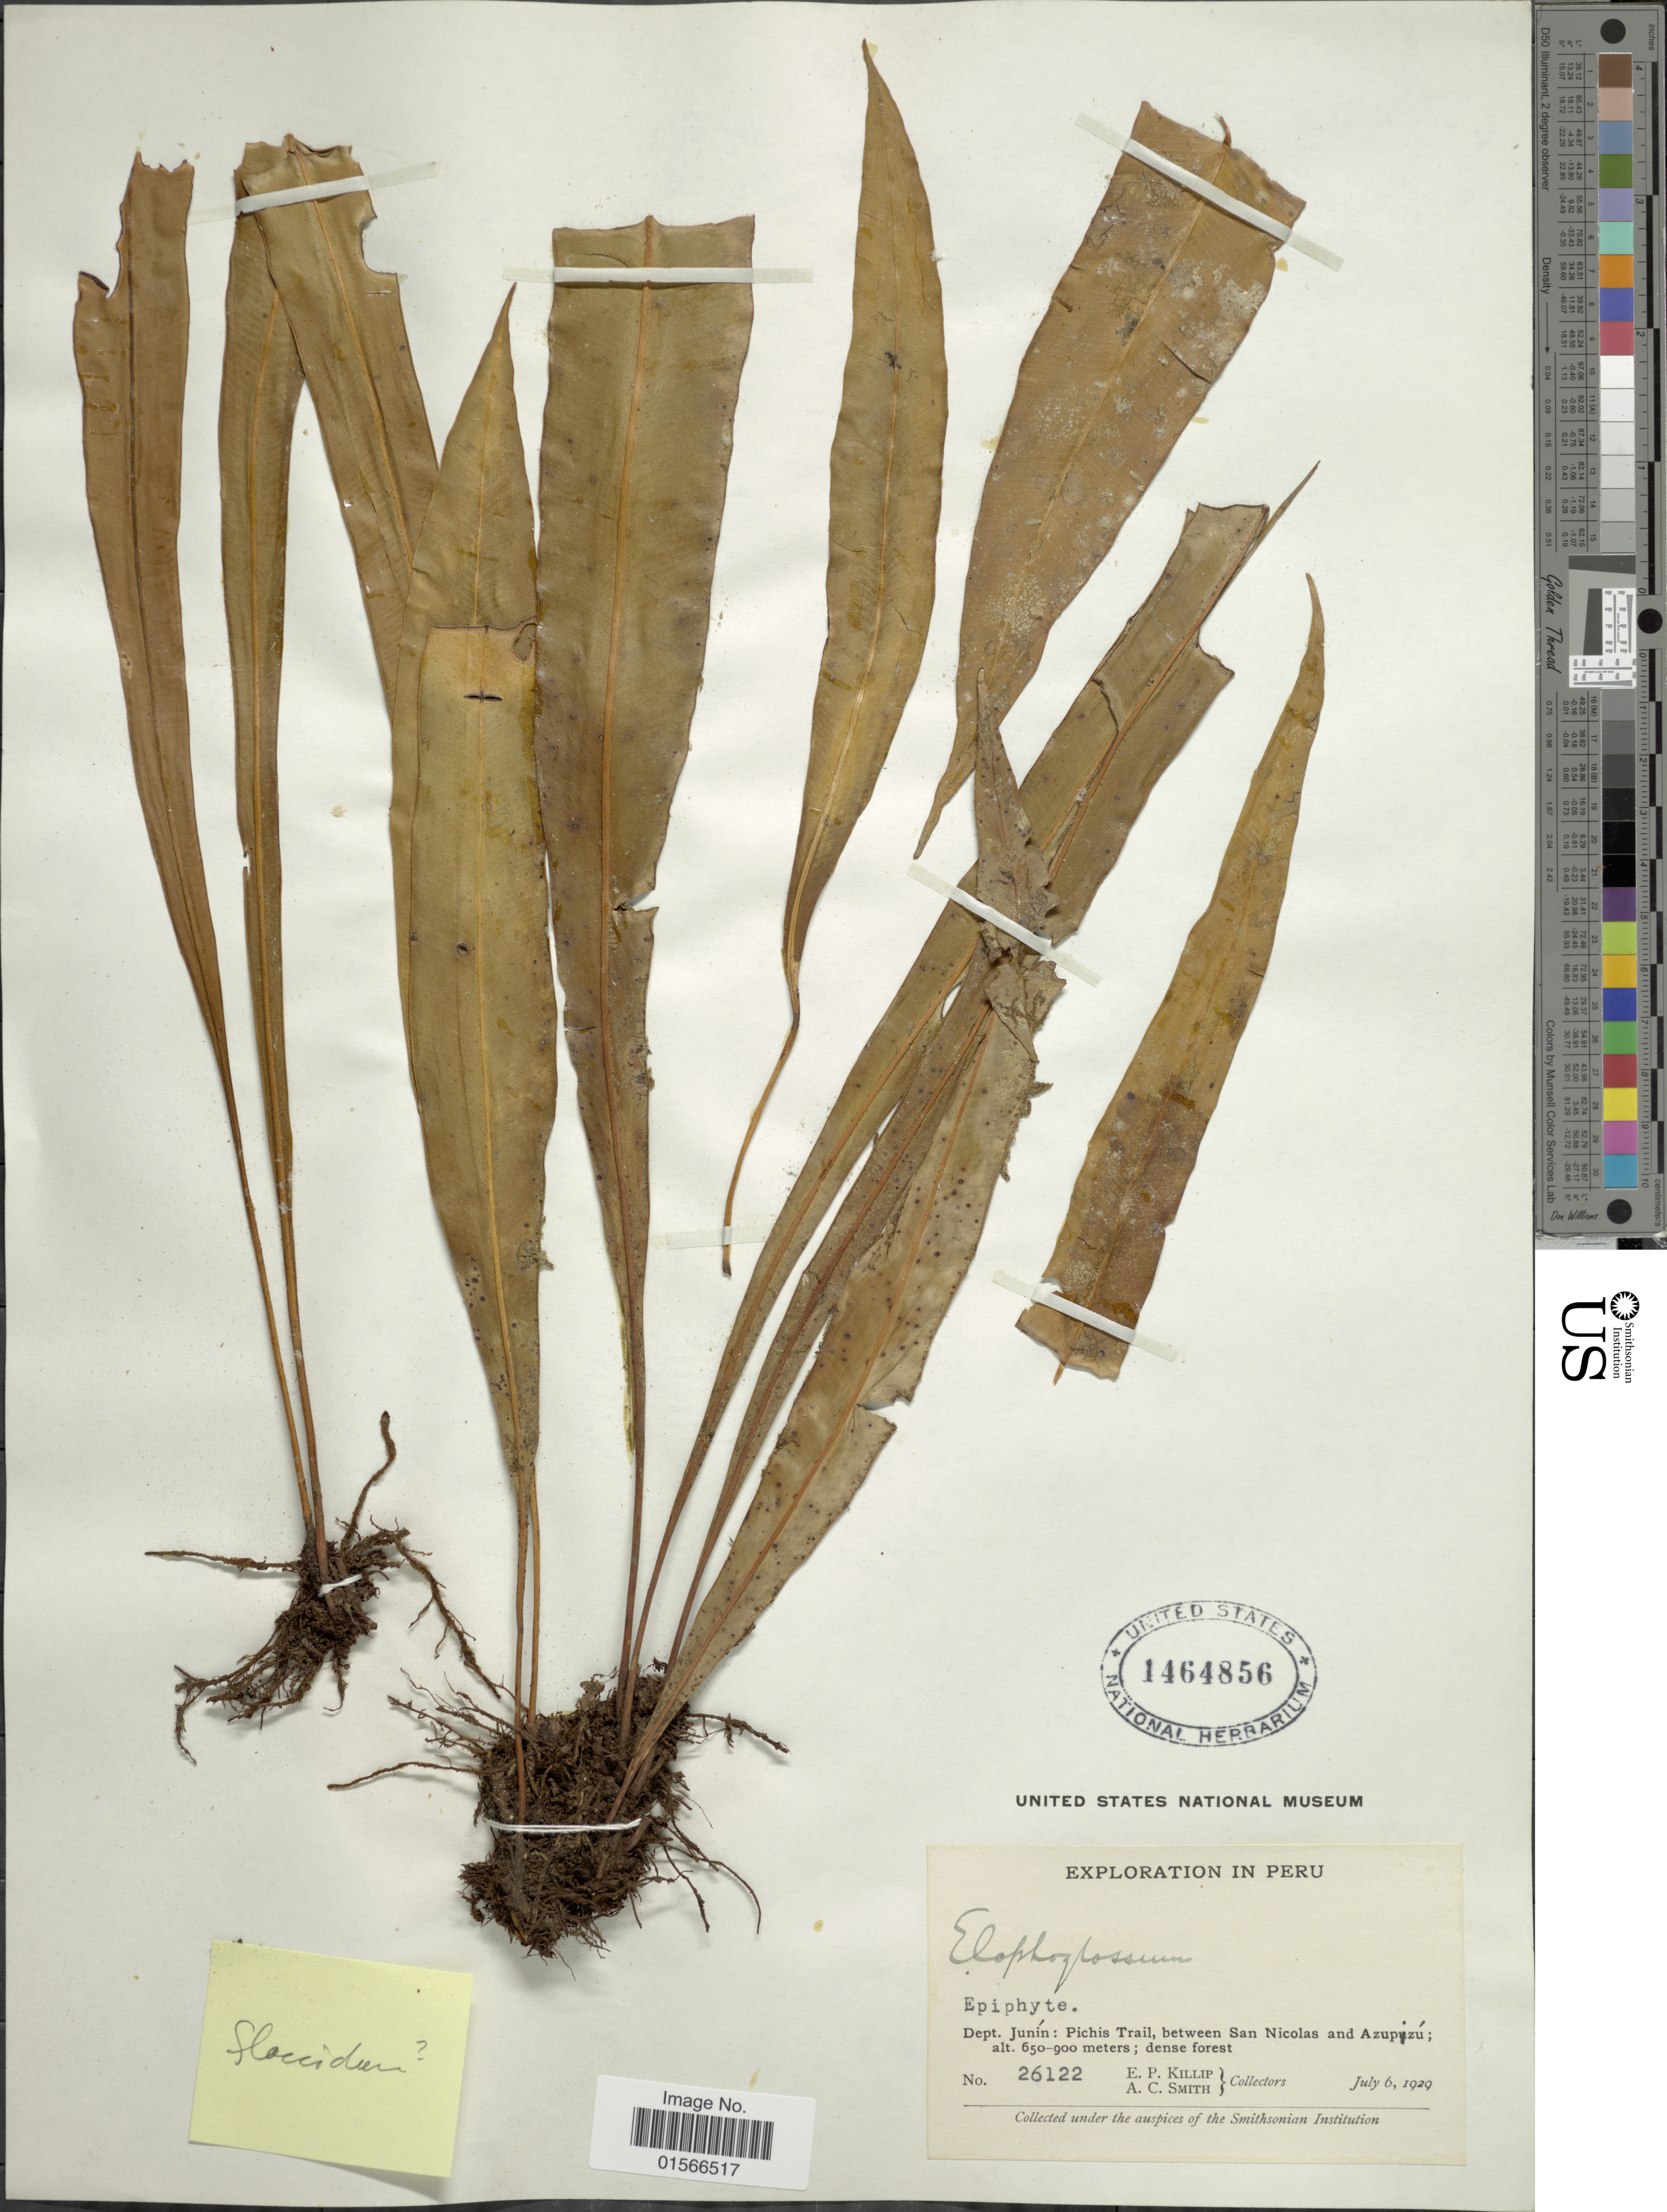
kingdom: Plantae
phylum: Tracheophyta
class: Polypodiopsida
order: Polypodiales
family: Dryopteridaceae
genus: Elaphoglossum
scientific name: Elaphoglossum flaccidum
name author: (Fée) T. Moore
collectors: E. P. Killip & A. C. Smith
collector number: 26122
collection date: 1929-07-06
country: Peru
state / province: Junín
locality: Dept. Junín: Pichis Trail, between San Nicolas and Azupizu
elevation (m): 650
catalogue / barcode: US 1464856